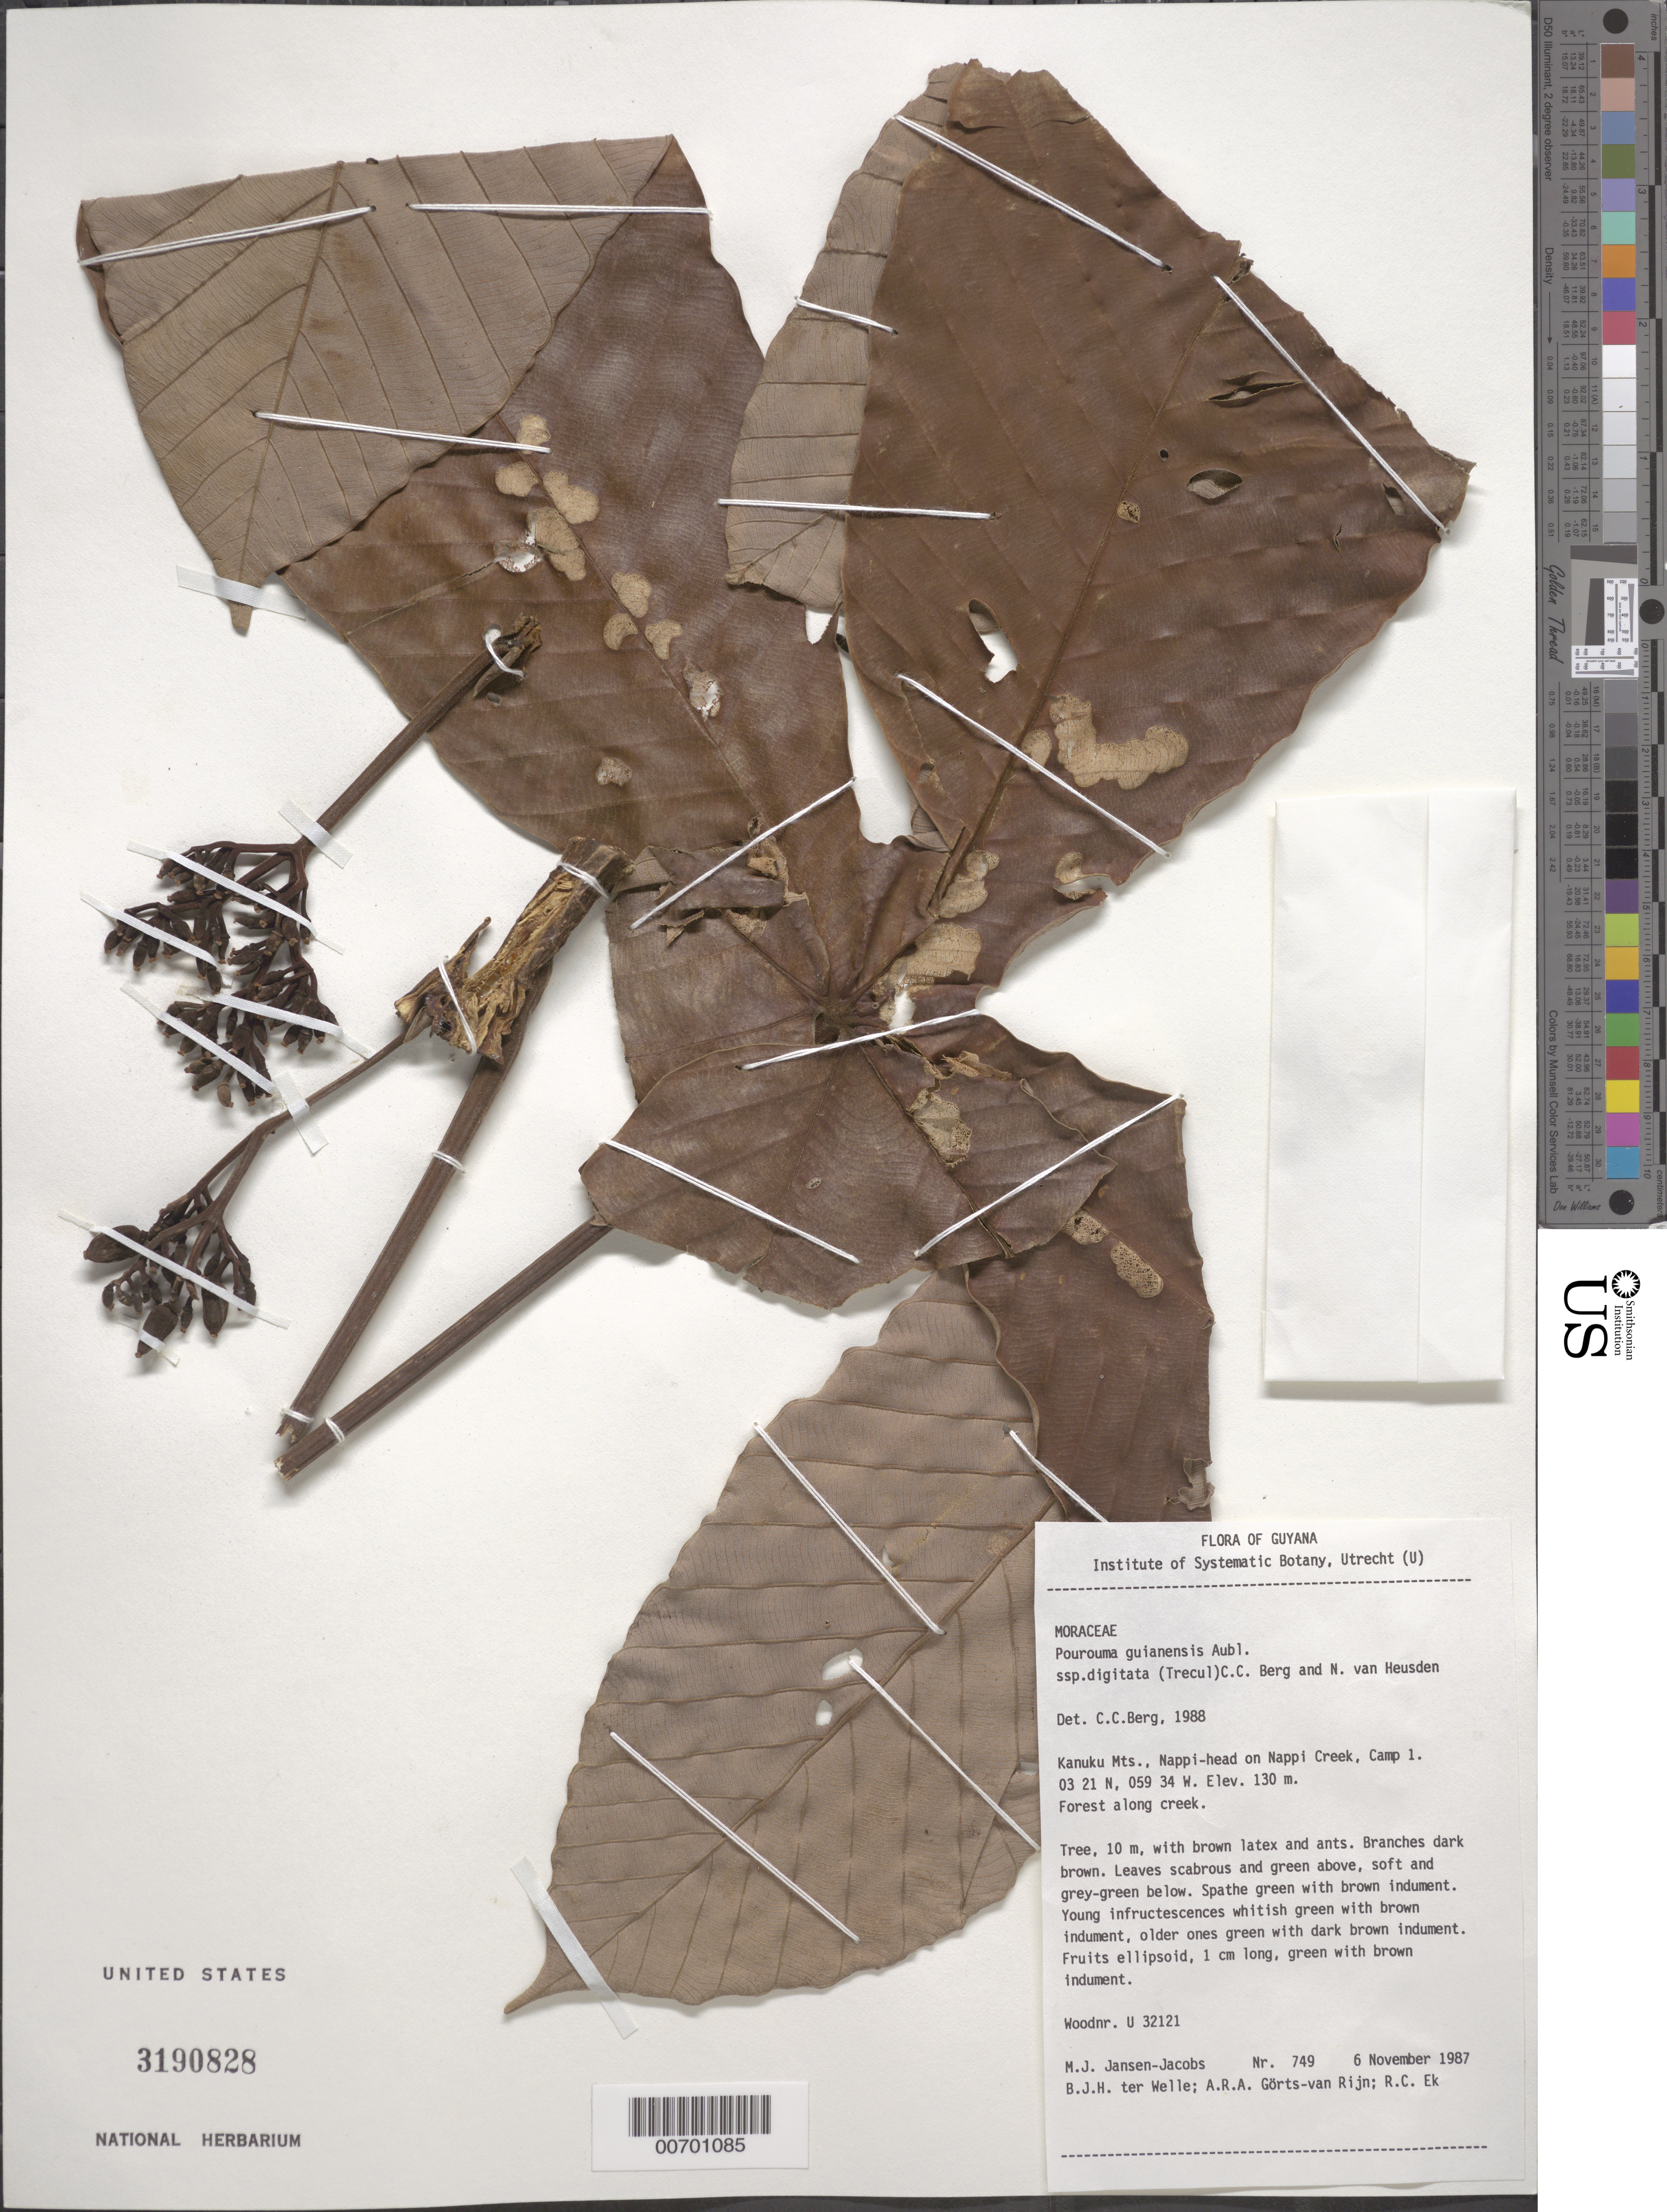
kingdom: Plantae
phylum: Tracheophyta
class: Magnoliopsida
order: Rosales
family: Urticaceae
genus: Pourouma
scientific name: Pourouma bicolor subsp. digitata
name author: (Trécul) C.C. Berg & Heusden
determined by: Berg, C. C.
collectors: M. J. Jansen-Jacobs, B. Welle, A. .R. A. Görts-van Rijn & R. C. Ek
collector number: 749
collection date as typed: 6-Nov-87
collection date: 1987-11-06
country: Guyana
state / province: U. Takutu-U. Essequibo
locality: Kanuku Mts., Nappi-head on Nappi Creek, camp 1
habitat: Forest along creek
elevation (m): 130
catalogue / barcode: US 3190828